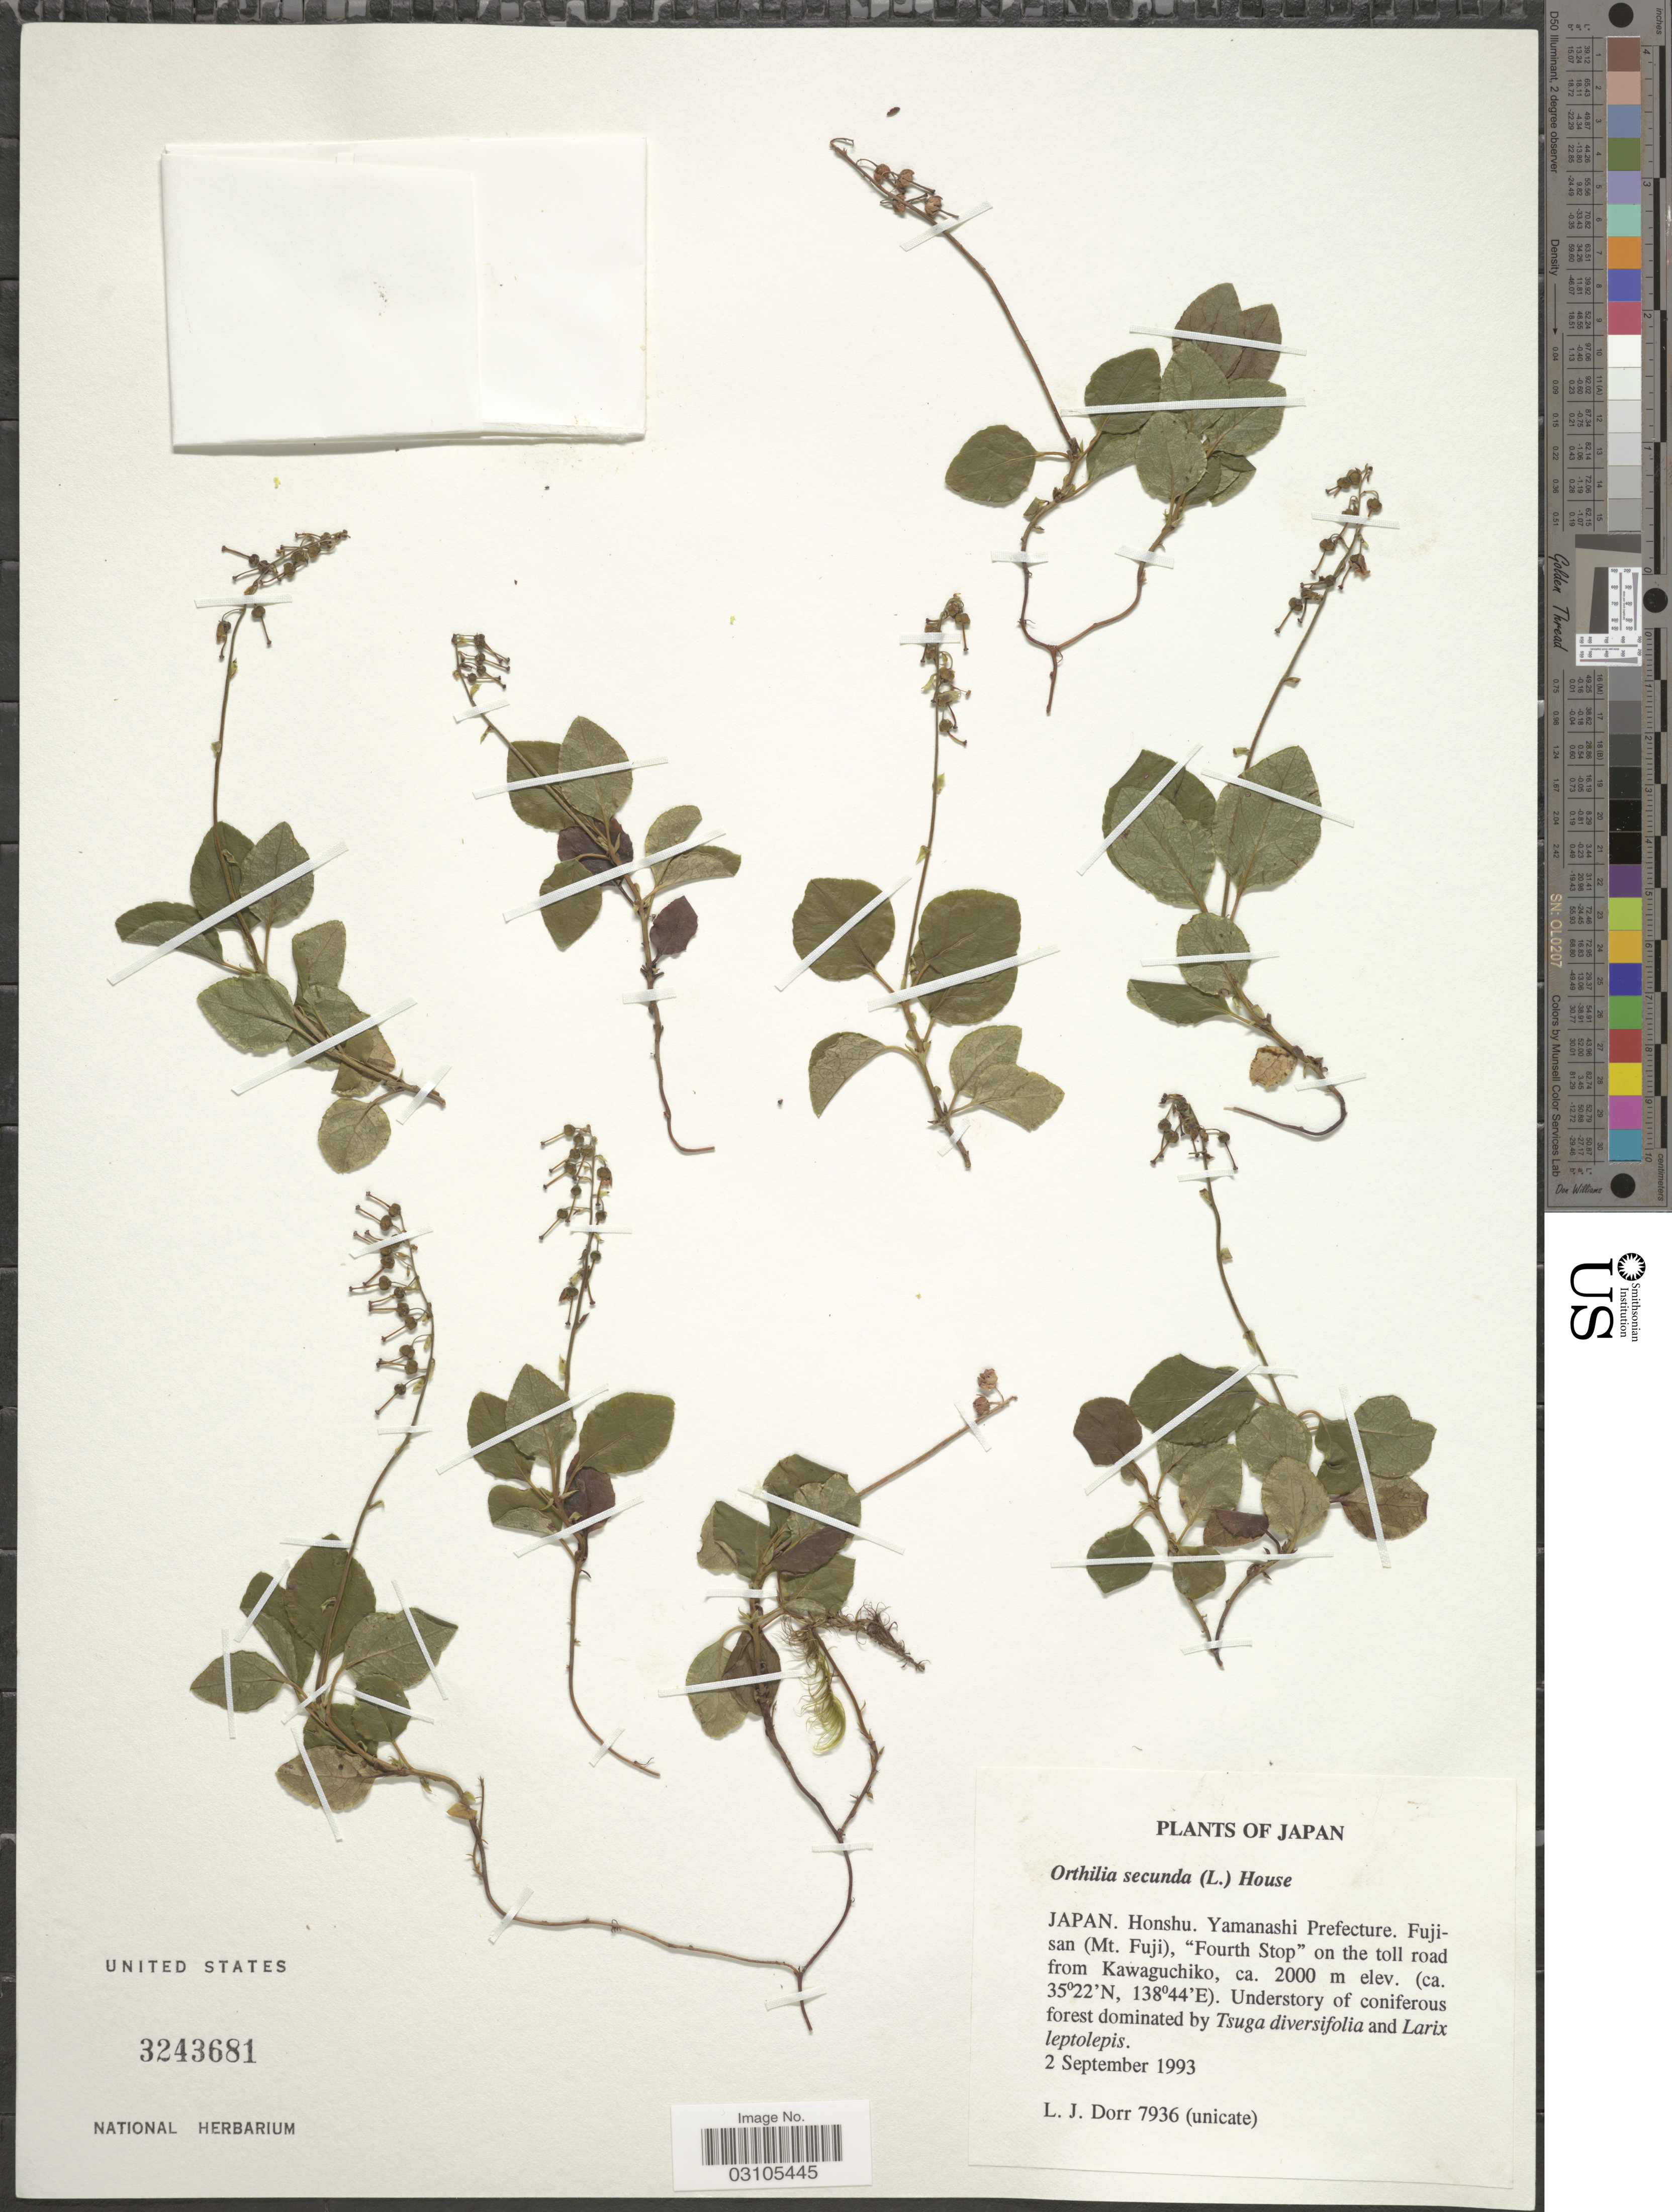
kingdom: Plantae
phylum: Tracheophyta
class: Magnoliopsida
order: Ericales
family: Ericaceae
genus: Orthilia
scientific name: Orthilia secunda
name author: (L.) House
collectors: L. J. Dorr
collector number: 7936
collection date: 1993-09-02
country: Japan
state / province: Yamanasi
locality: Honshu. Yamanashi Prefecture. Fujisan (Mt. Fuji), "Fourth Stop" on the toll road from Kawaguchiko.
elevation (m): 2000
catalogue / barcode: US 3243681